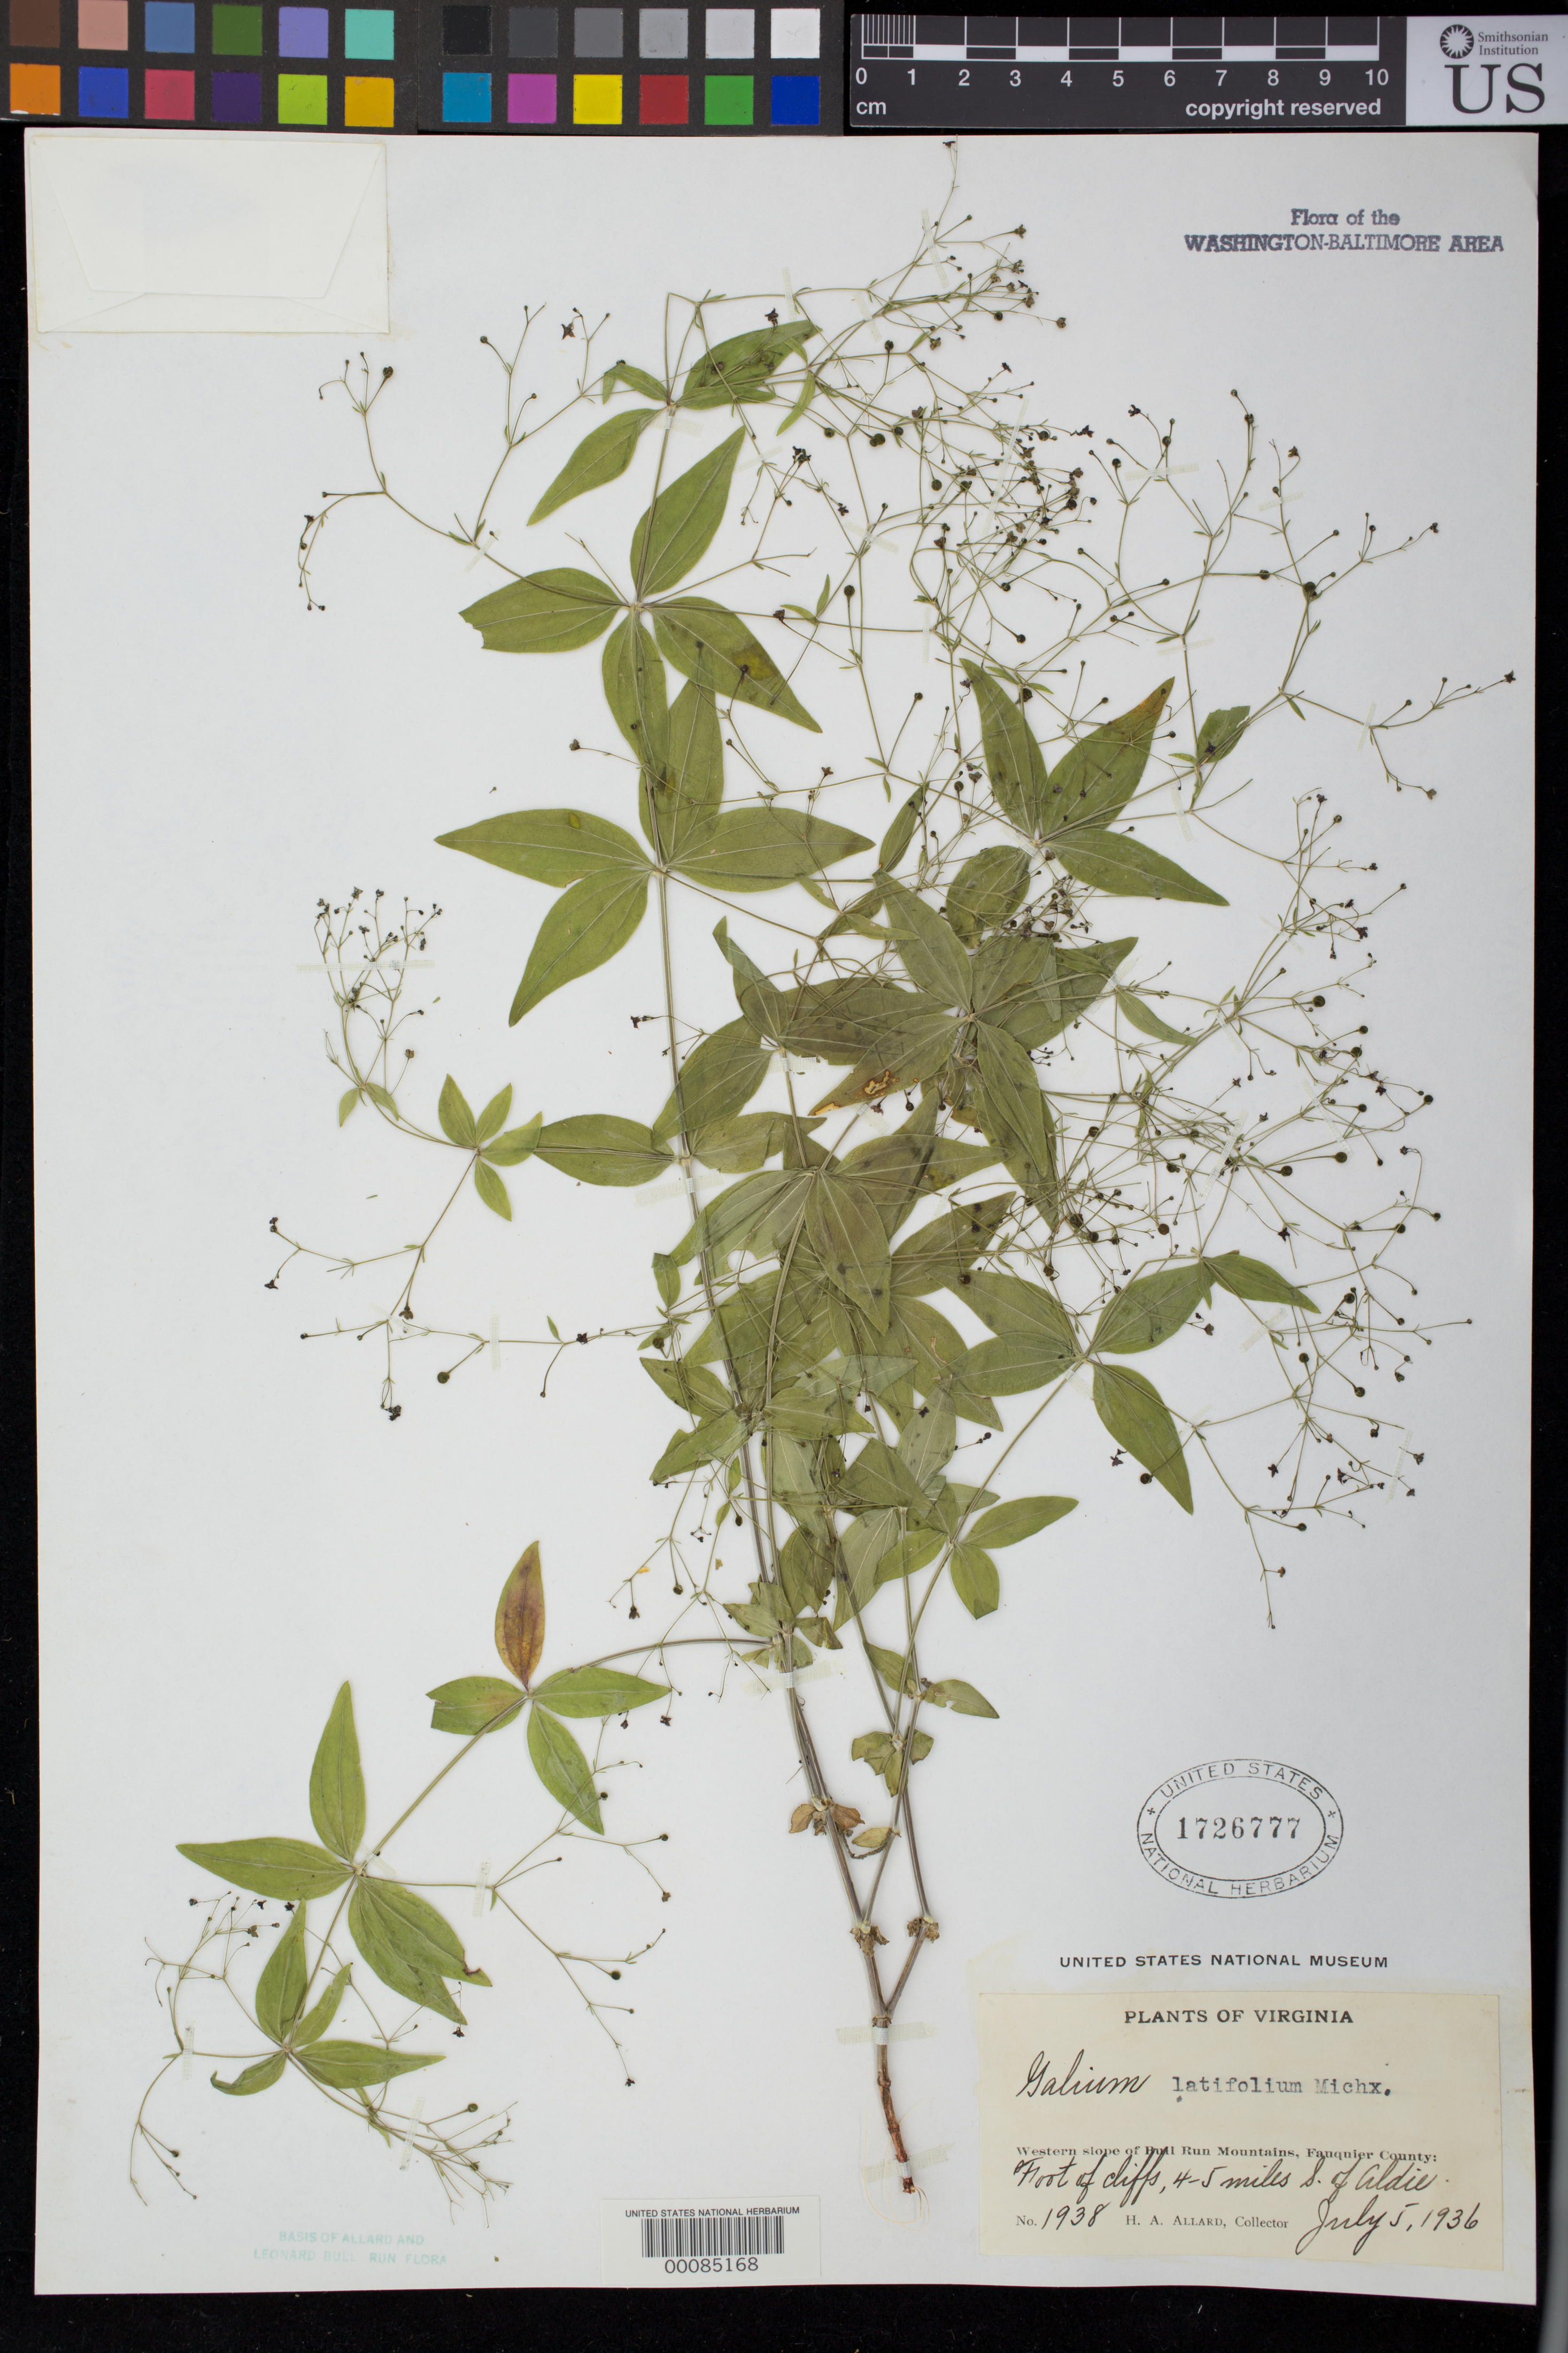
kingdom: Plantae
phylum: Tracheophyta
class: Magnoliopsida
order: Gentianales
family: Rubiaceae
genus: Galium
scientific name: Galium latifolium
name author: Michx.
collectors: H. A. Allard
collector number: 1938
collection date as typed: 05 Jul 1936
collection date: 1936-07-05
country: United States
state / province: Virginia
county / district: Loudoun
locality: Aldie, west slope of Bull Run Mts.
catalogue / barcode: US 1726777